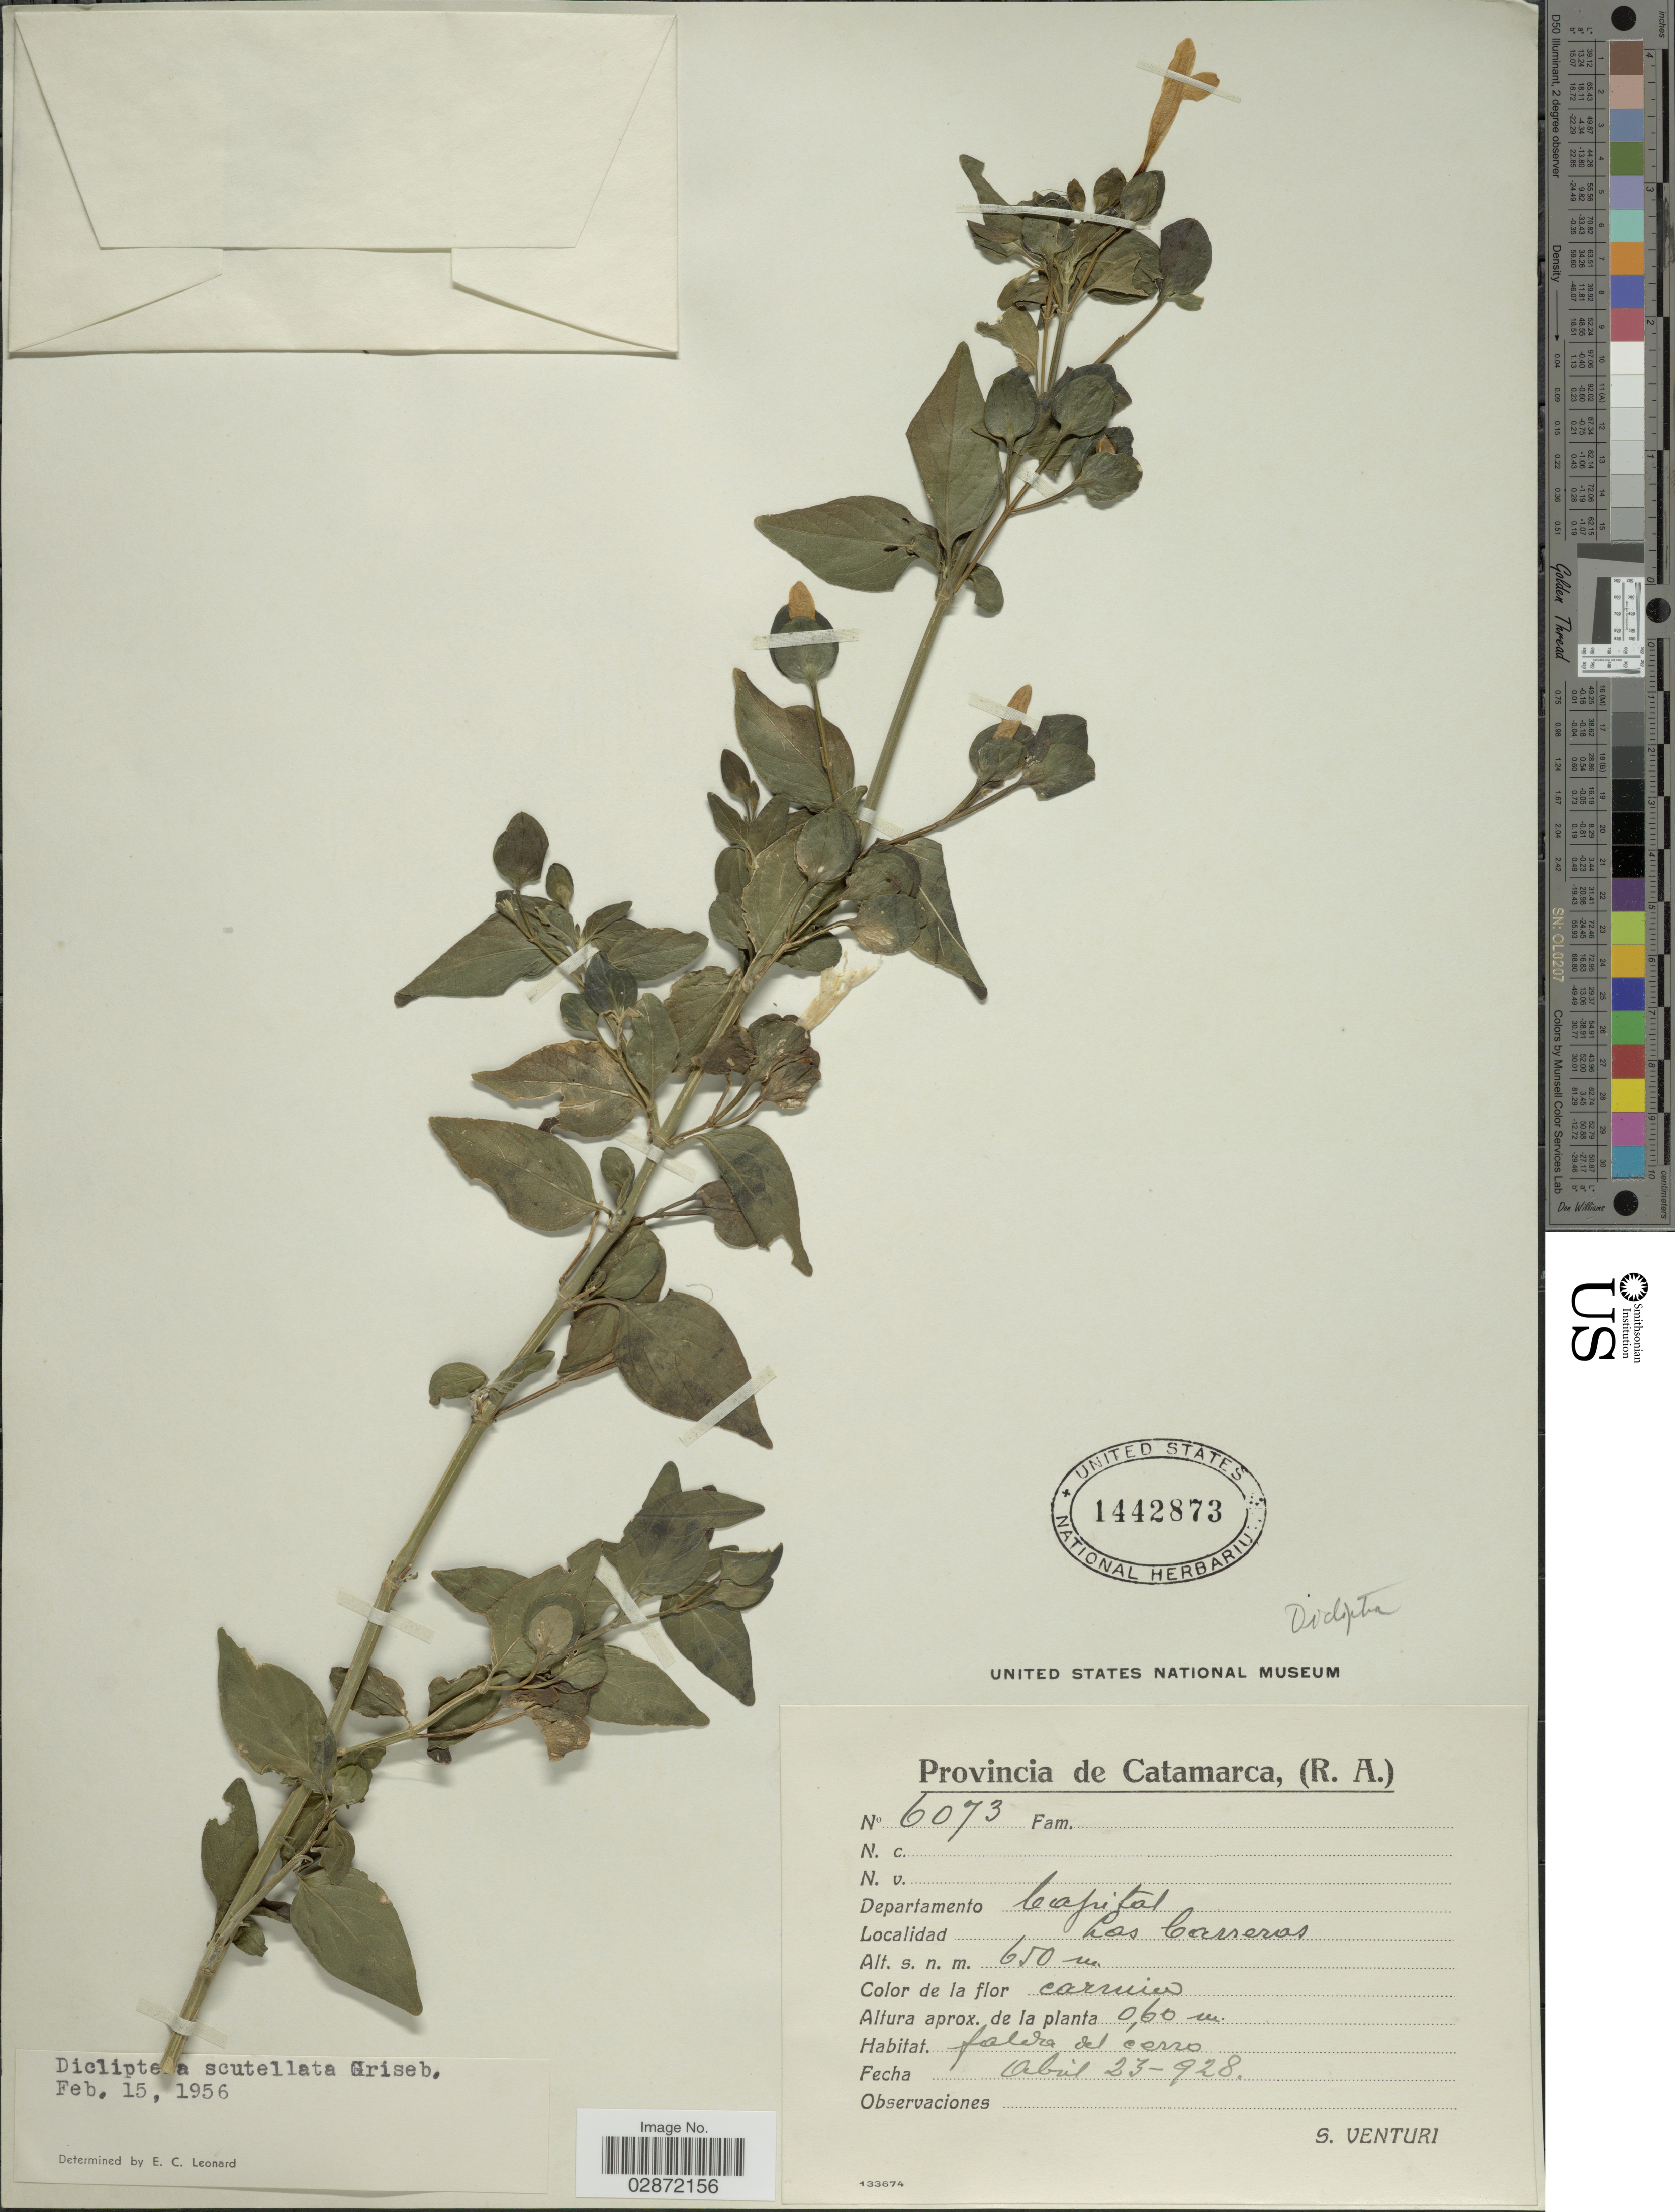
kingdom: Plantae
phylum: Tracheophyta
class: Magnoliopsida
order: Lamiales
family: Acanthaceae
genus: Dicliptera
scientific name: Dicliptera scutellata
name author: Griseb.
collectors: S. Venturi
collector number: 6073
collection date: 1928-04-23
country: Argentina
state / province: Catamarca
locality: Provincia de Catamarca, (R.A.). Departamento Capital. Las Carseras.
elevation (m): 650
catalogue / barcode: US 1442873